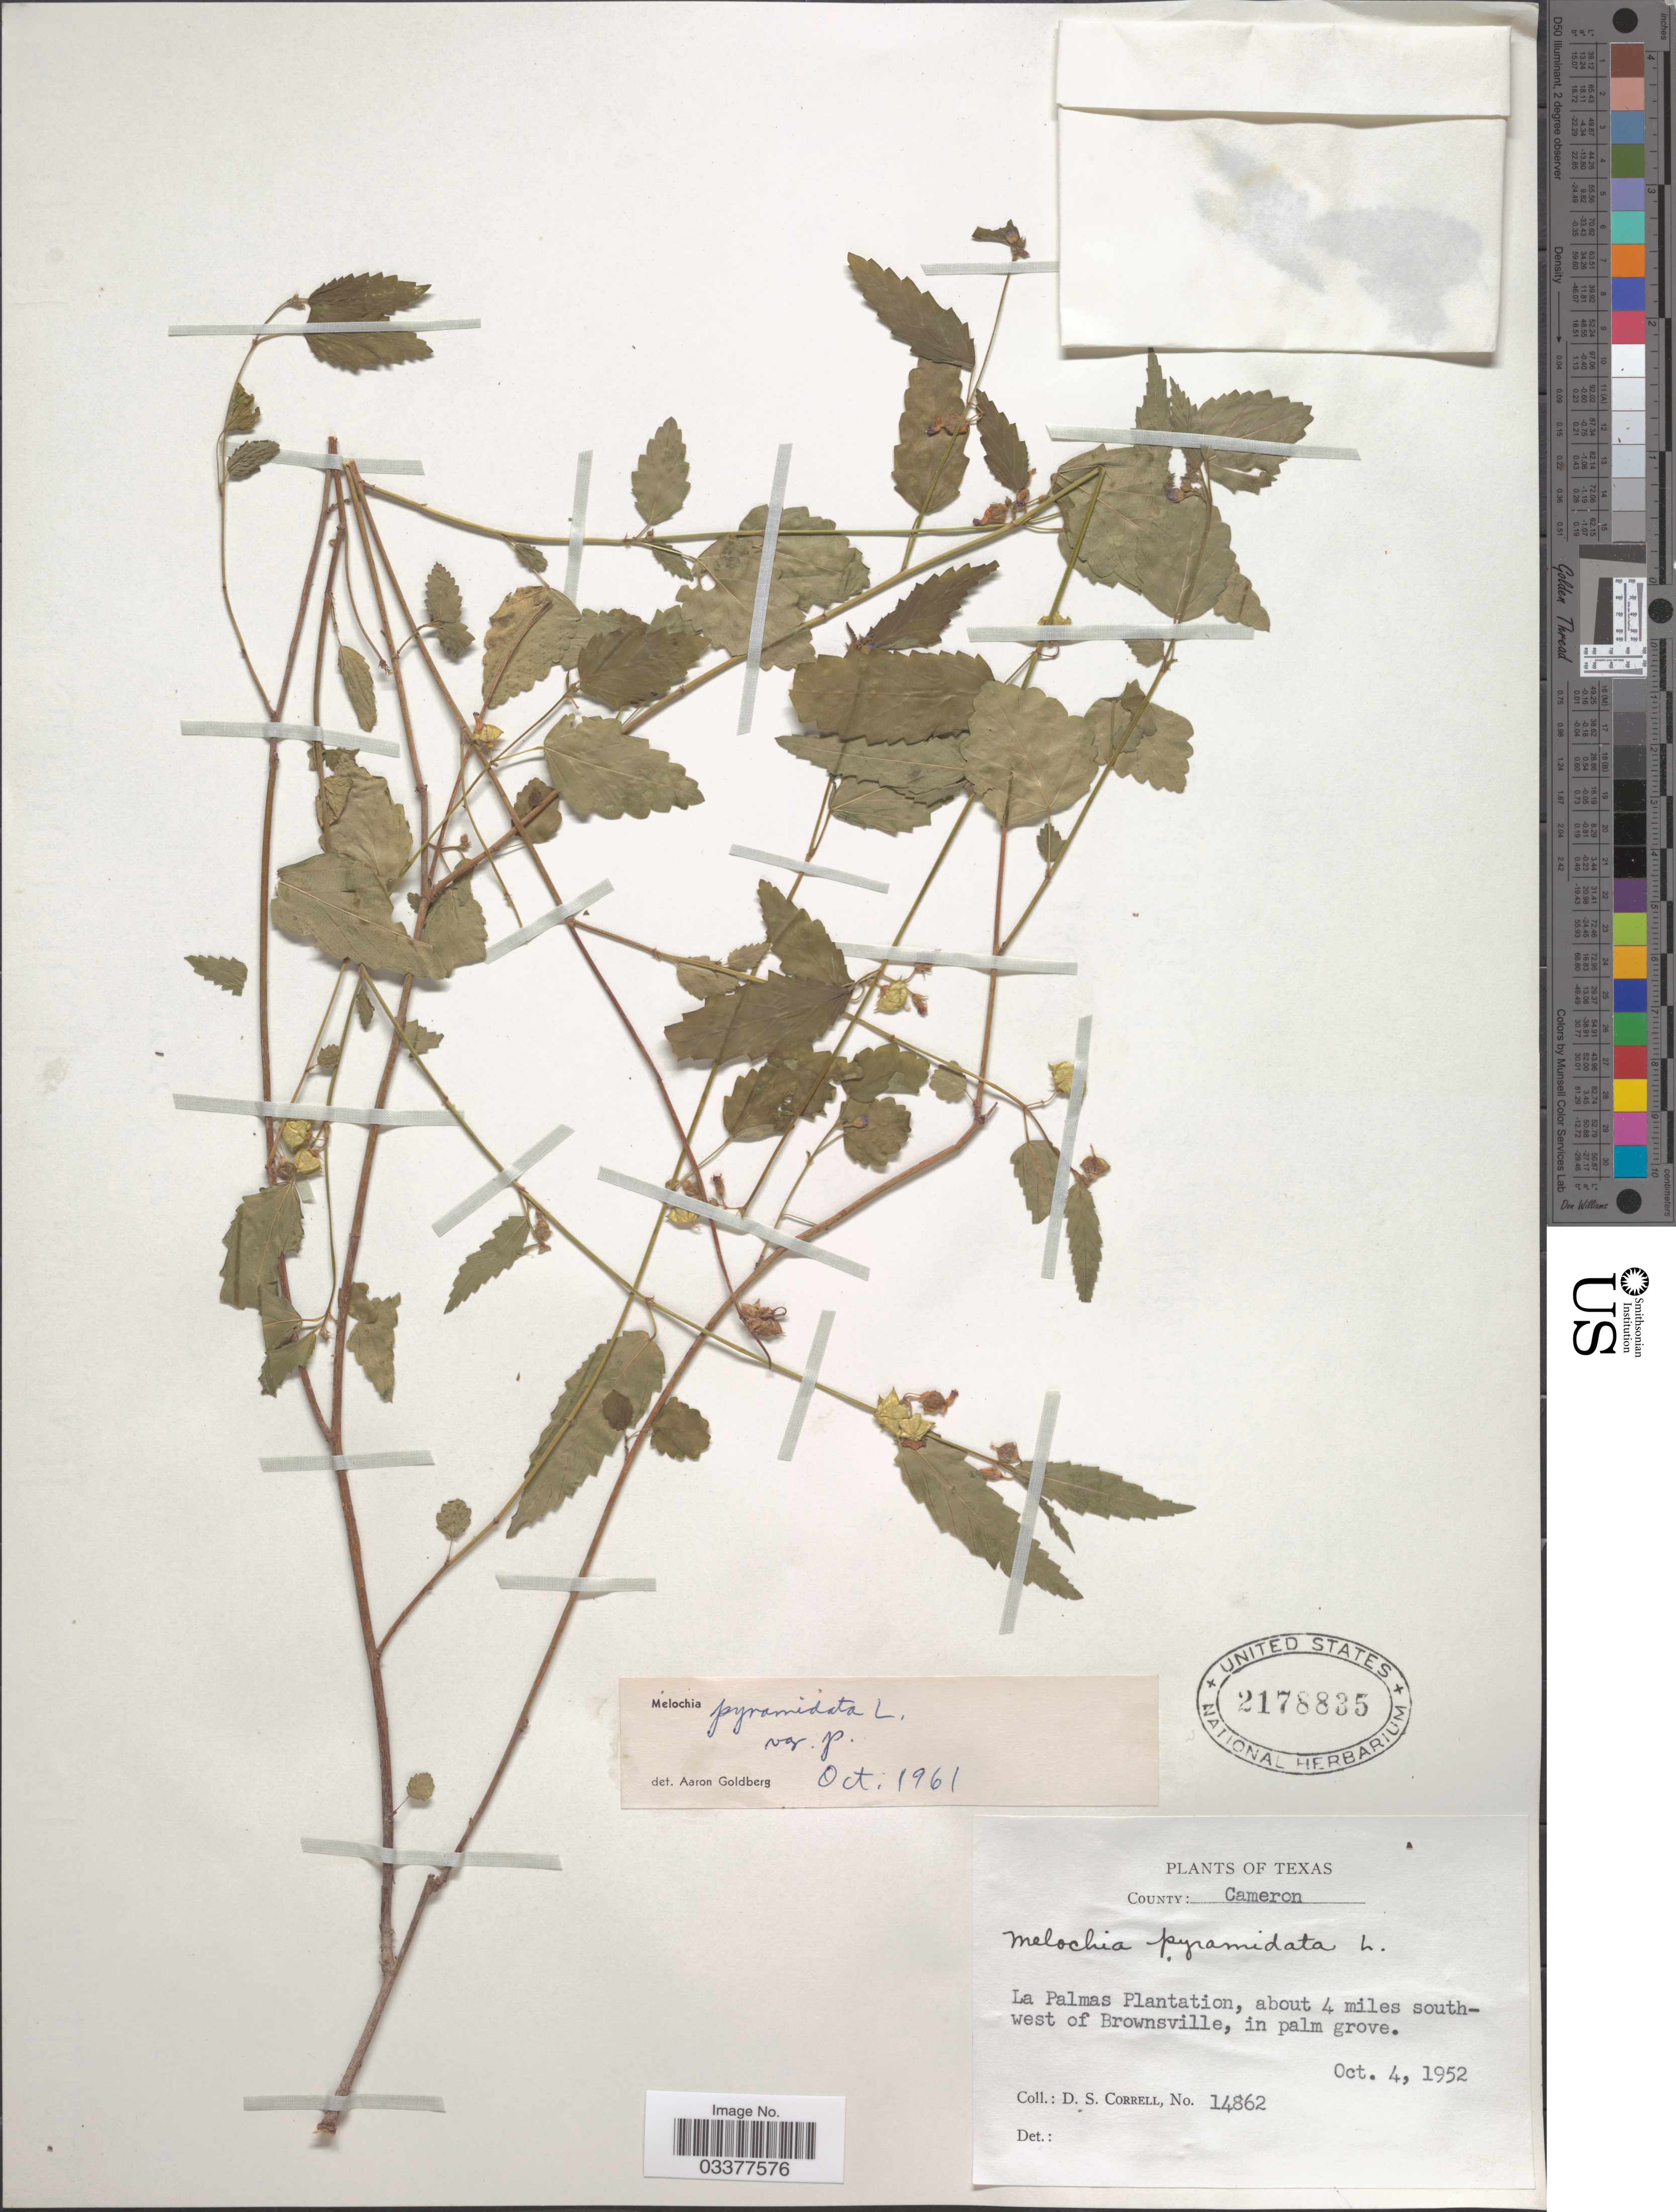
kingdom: Plantae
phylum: Tracheophyta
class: Magnoliopsida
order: Malvales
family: Malvaceae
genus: Melochia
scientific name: Melochia pyramidata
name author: L.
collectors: D. S. Correll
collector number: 14862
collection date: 1952-10-04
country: United States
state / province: Texas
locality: County: Cameron. La Palmas Plantation, about 4 miles southwest of Brownsville.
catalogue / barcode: US 2178835